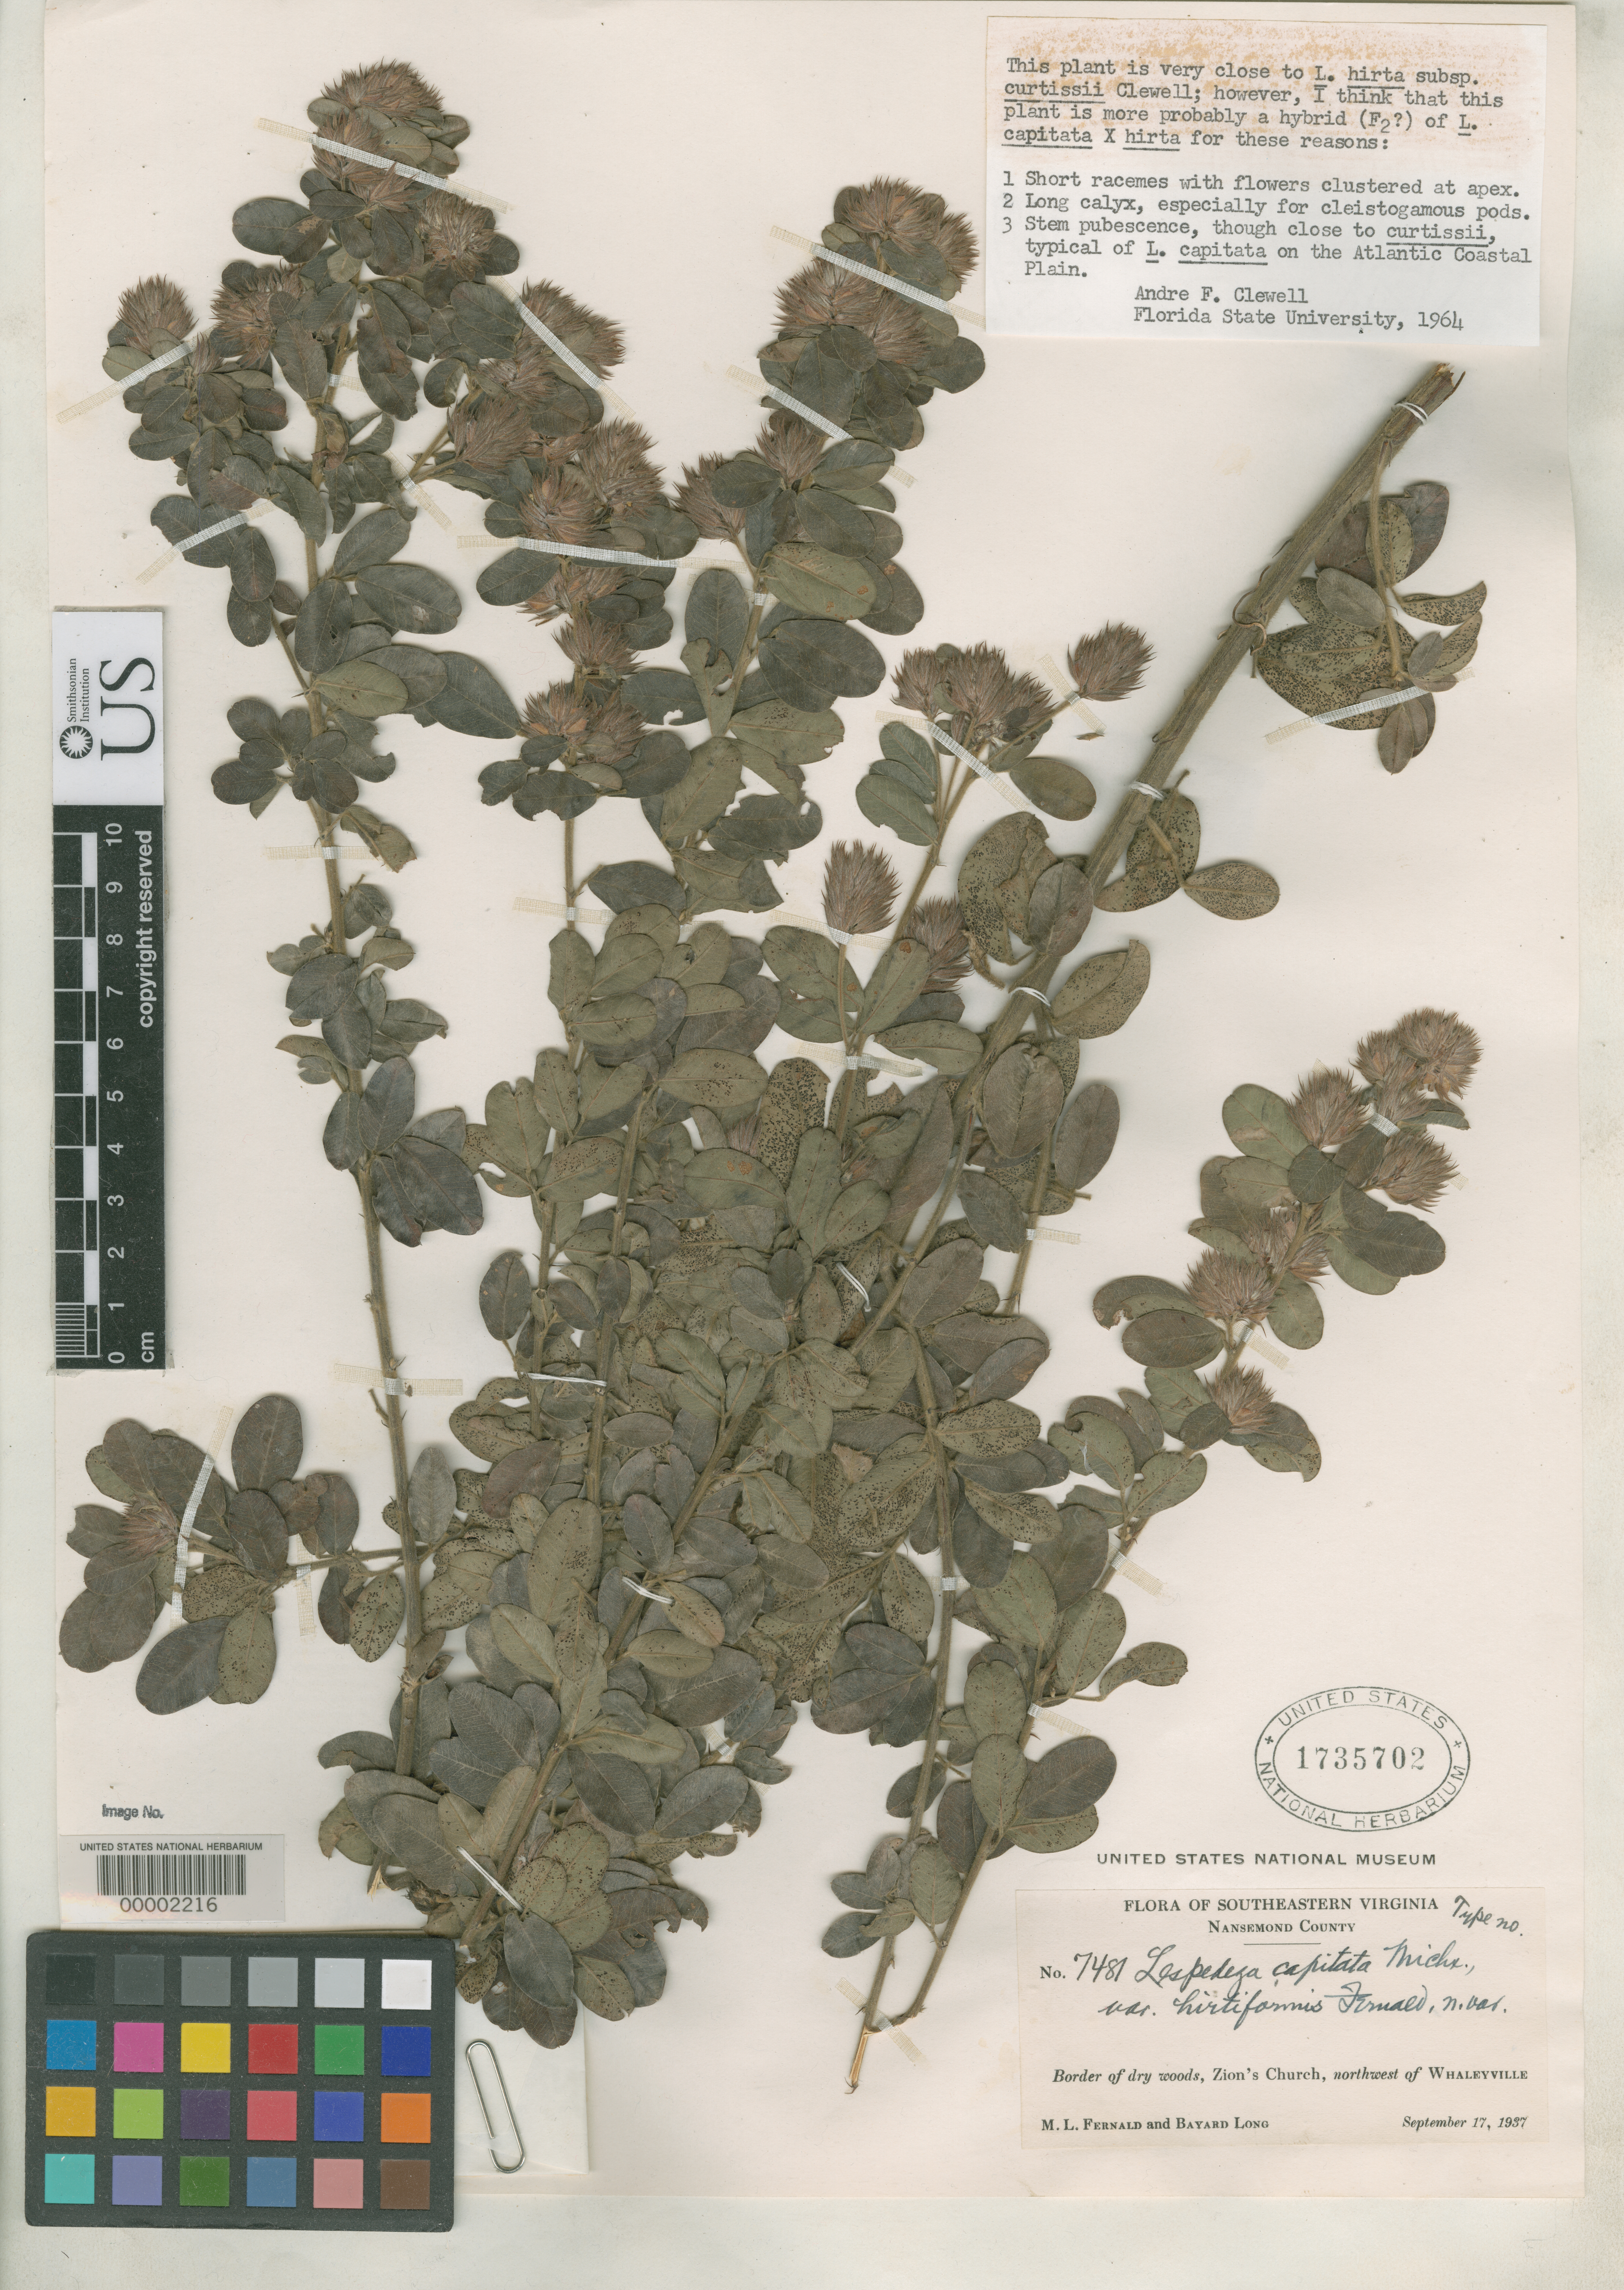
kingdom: Plantae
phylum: Tracheophyta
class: Magnoliopsida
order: Fabales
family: Fabaceae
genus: Lespedeza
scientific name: Lespedeza capitata var. hirtiformis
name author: Fernald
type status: Isotype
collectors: M. L. Fernald & B. H. Long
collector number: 7481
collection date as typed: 17 Sep 1937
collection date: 1937-09-17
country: United States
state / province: Virginia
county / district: City of Suffolk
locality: Zion's Church, NW of Whaleyville. Nansemond Co. (= historic county name).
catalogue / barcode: US 1735702